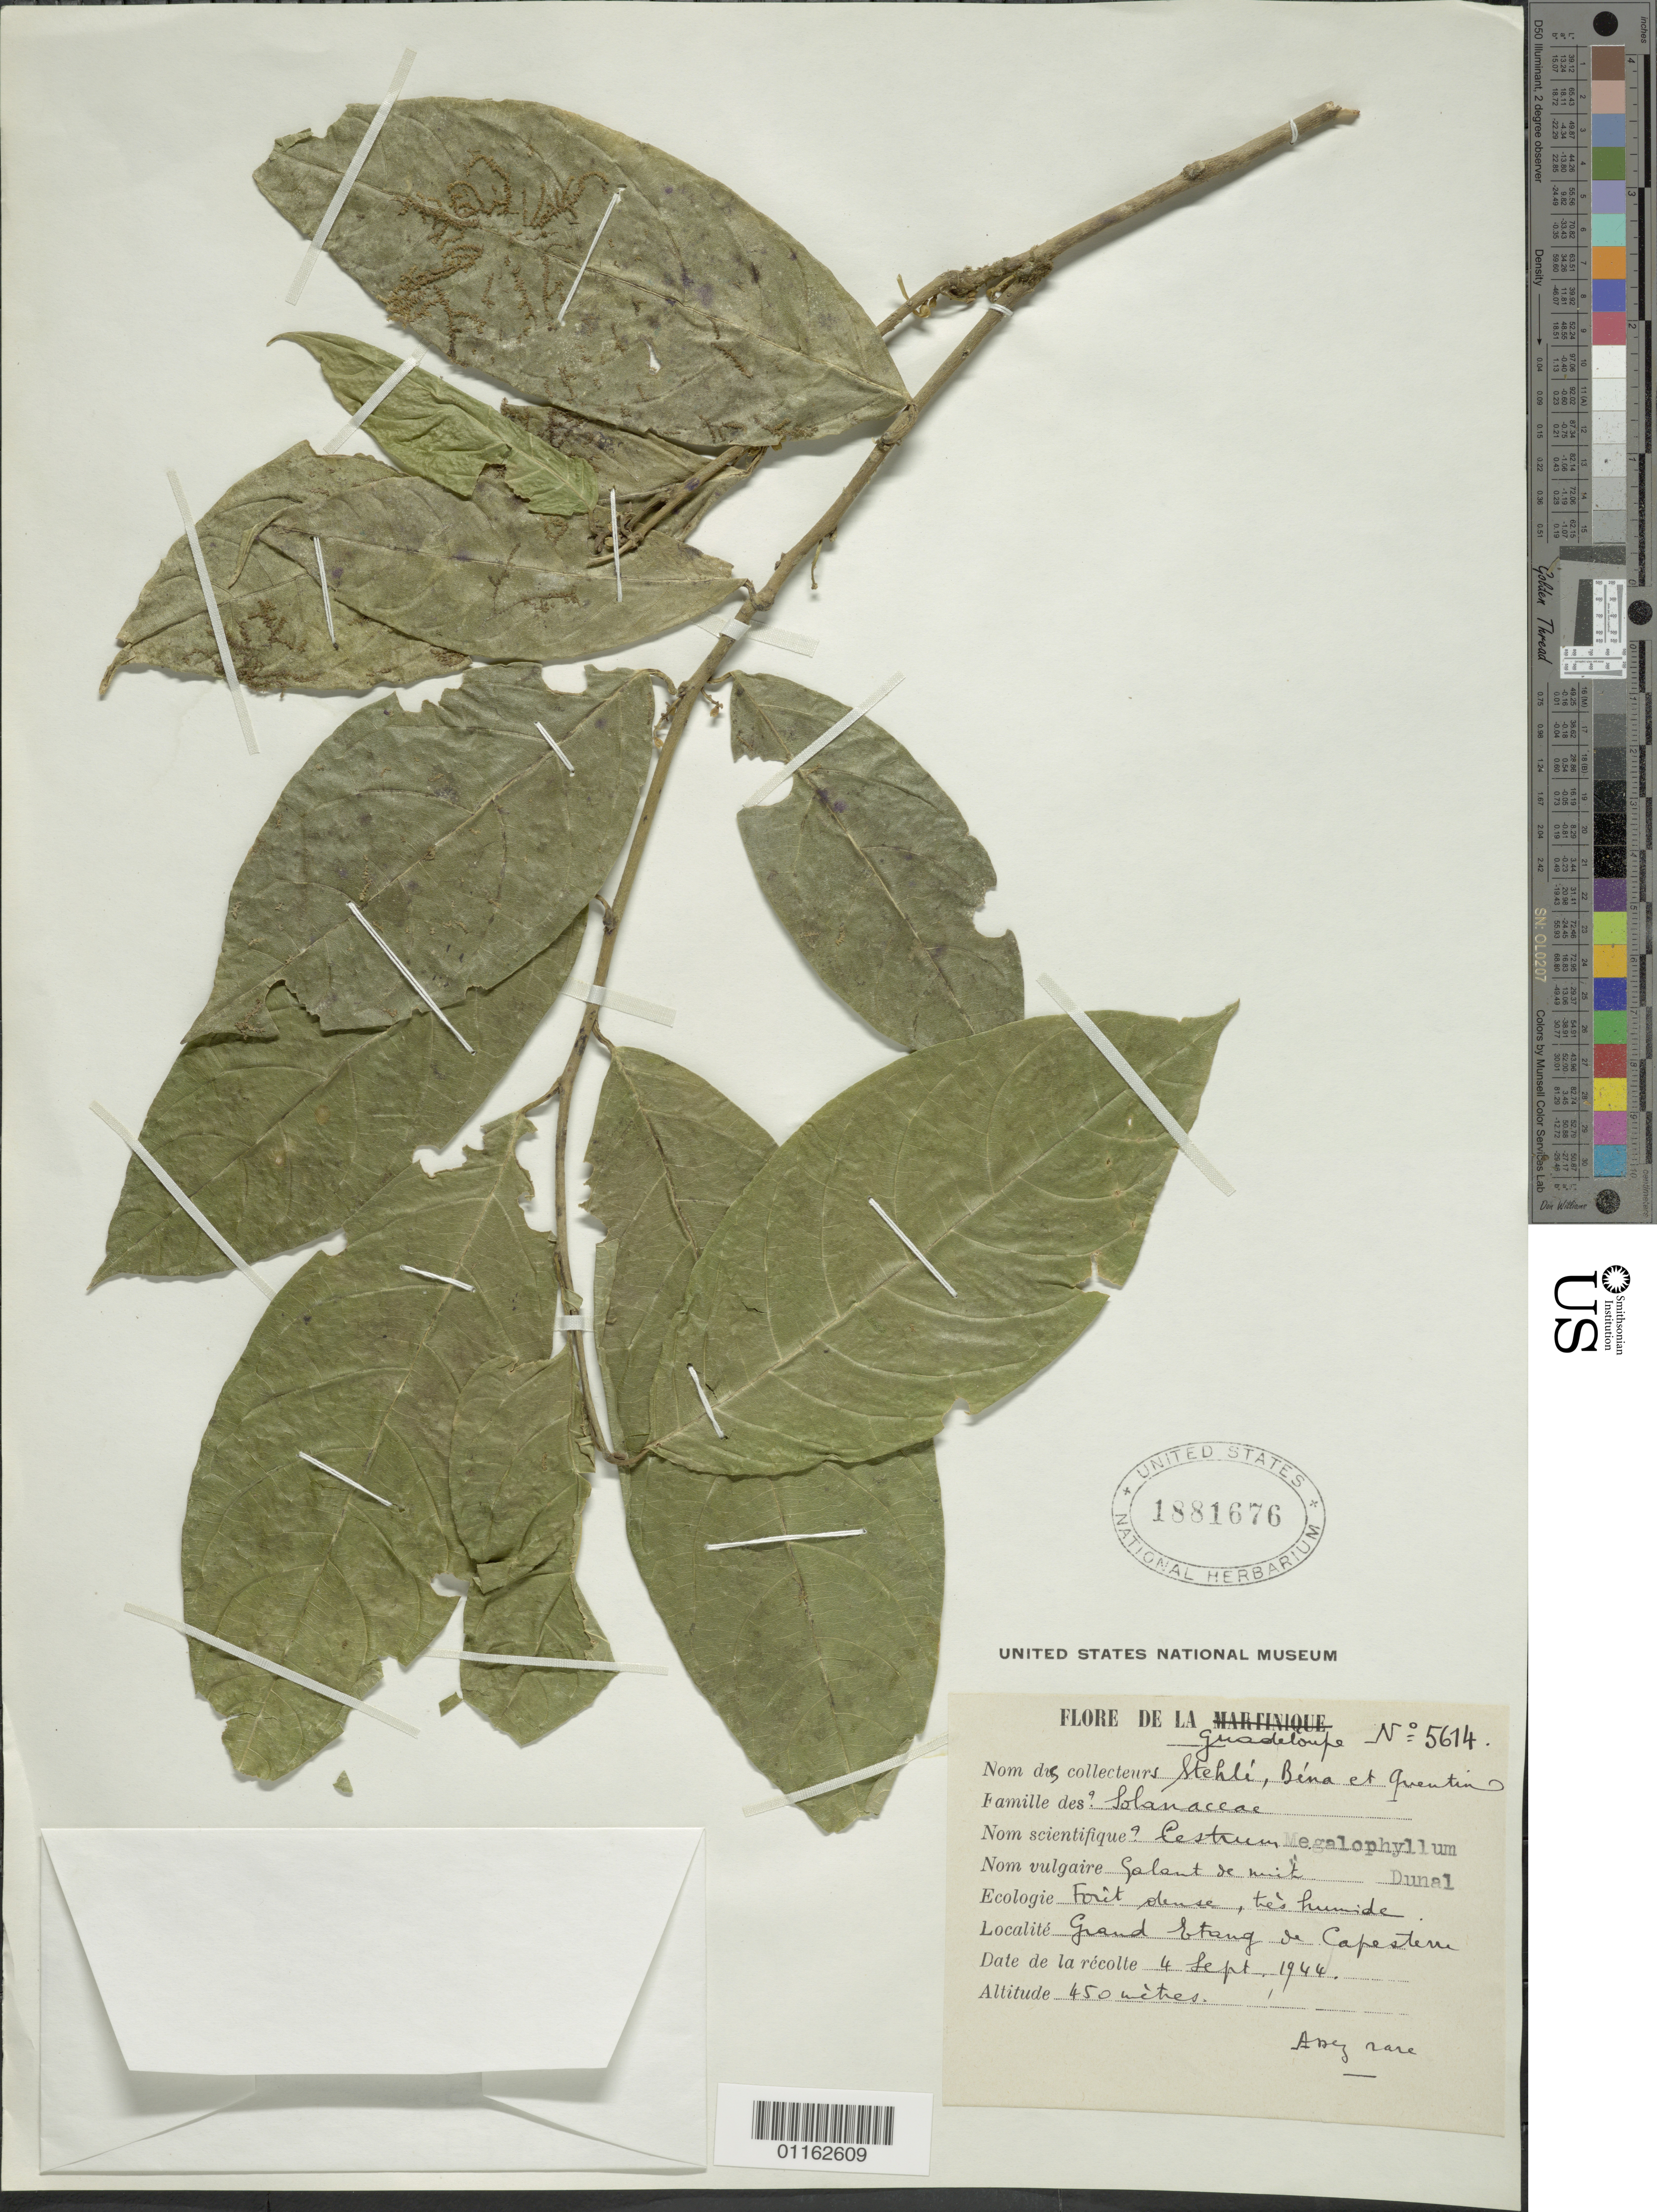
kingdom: Plantae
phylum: Tracheophyta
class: Magnoliopsida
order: Solanales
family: Solanaceae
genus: Cestrum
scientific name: Cestrum megalophyllum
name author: Dunal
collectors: H. Stehlé & P. Bena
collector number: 5614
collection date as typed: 04 Sep 1944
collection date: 1944-09-04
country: Guadeloupe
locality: grand stang de Capestem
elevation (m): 450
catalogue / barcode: US 1881676